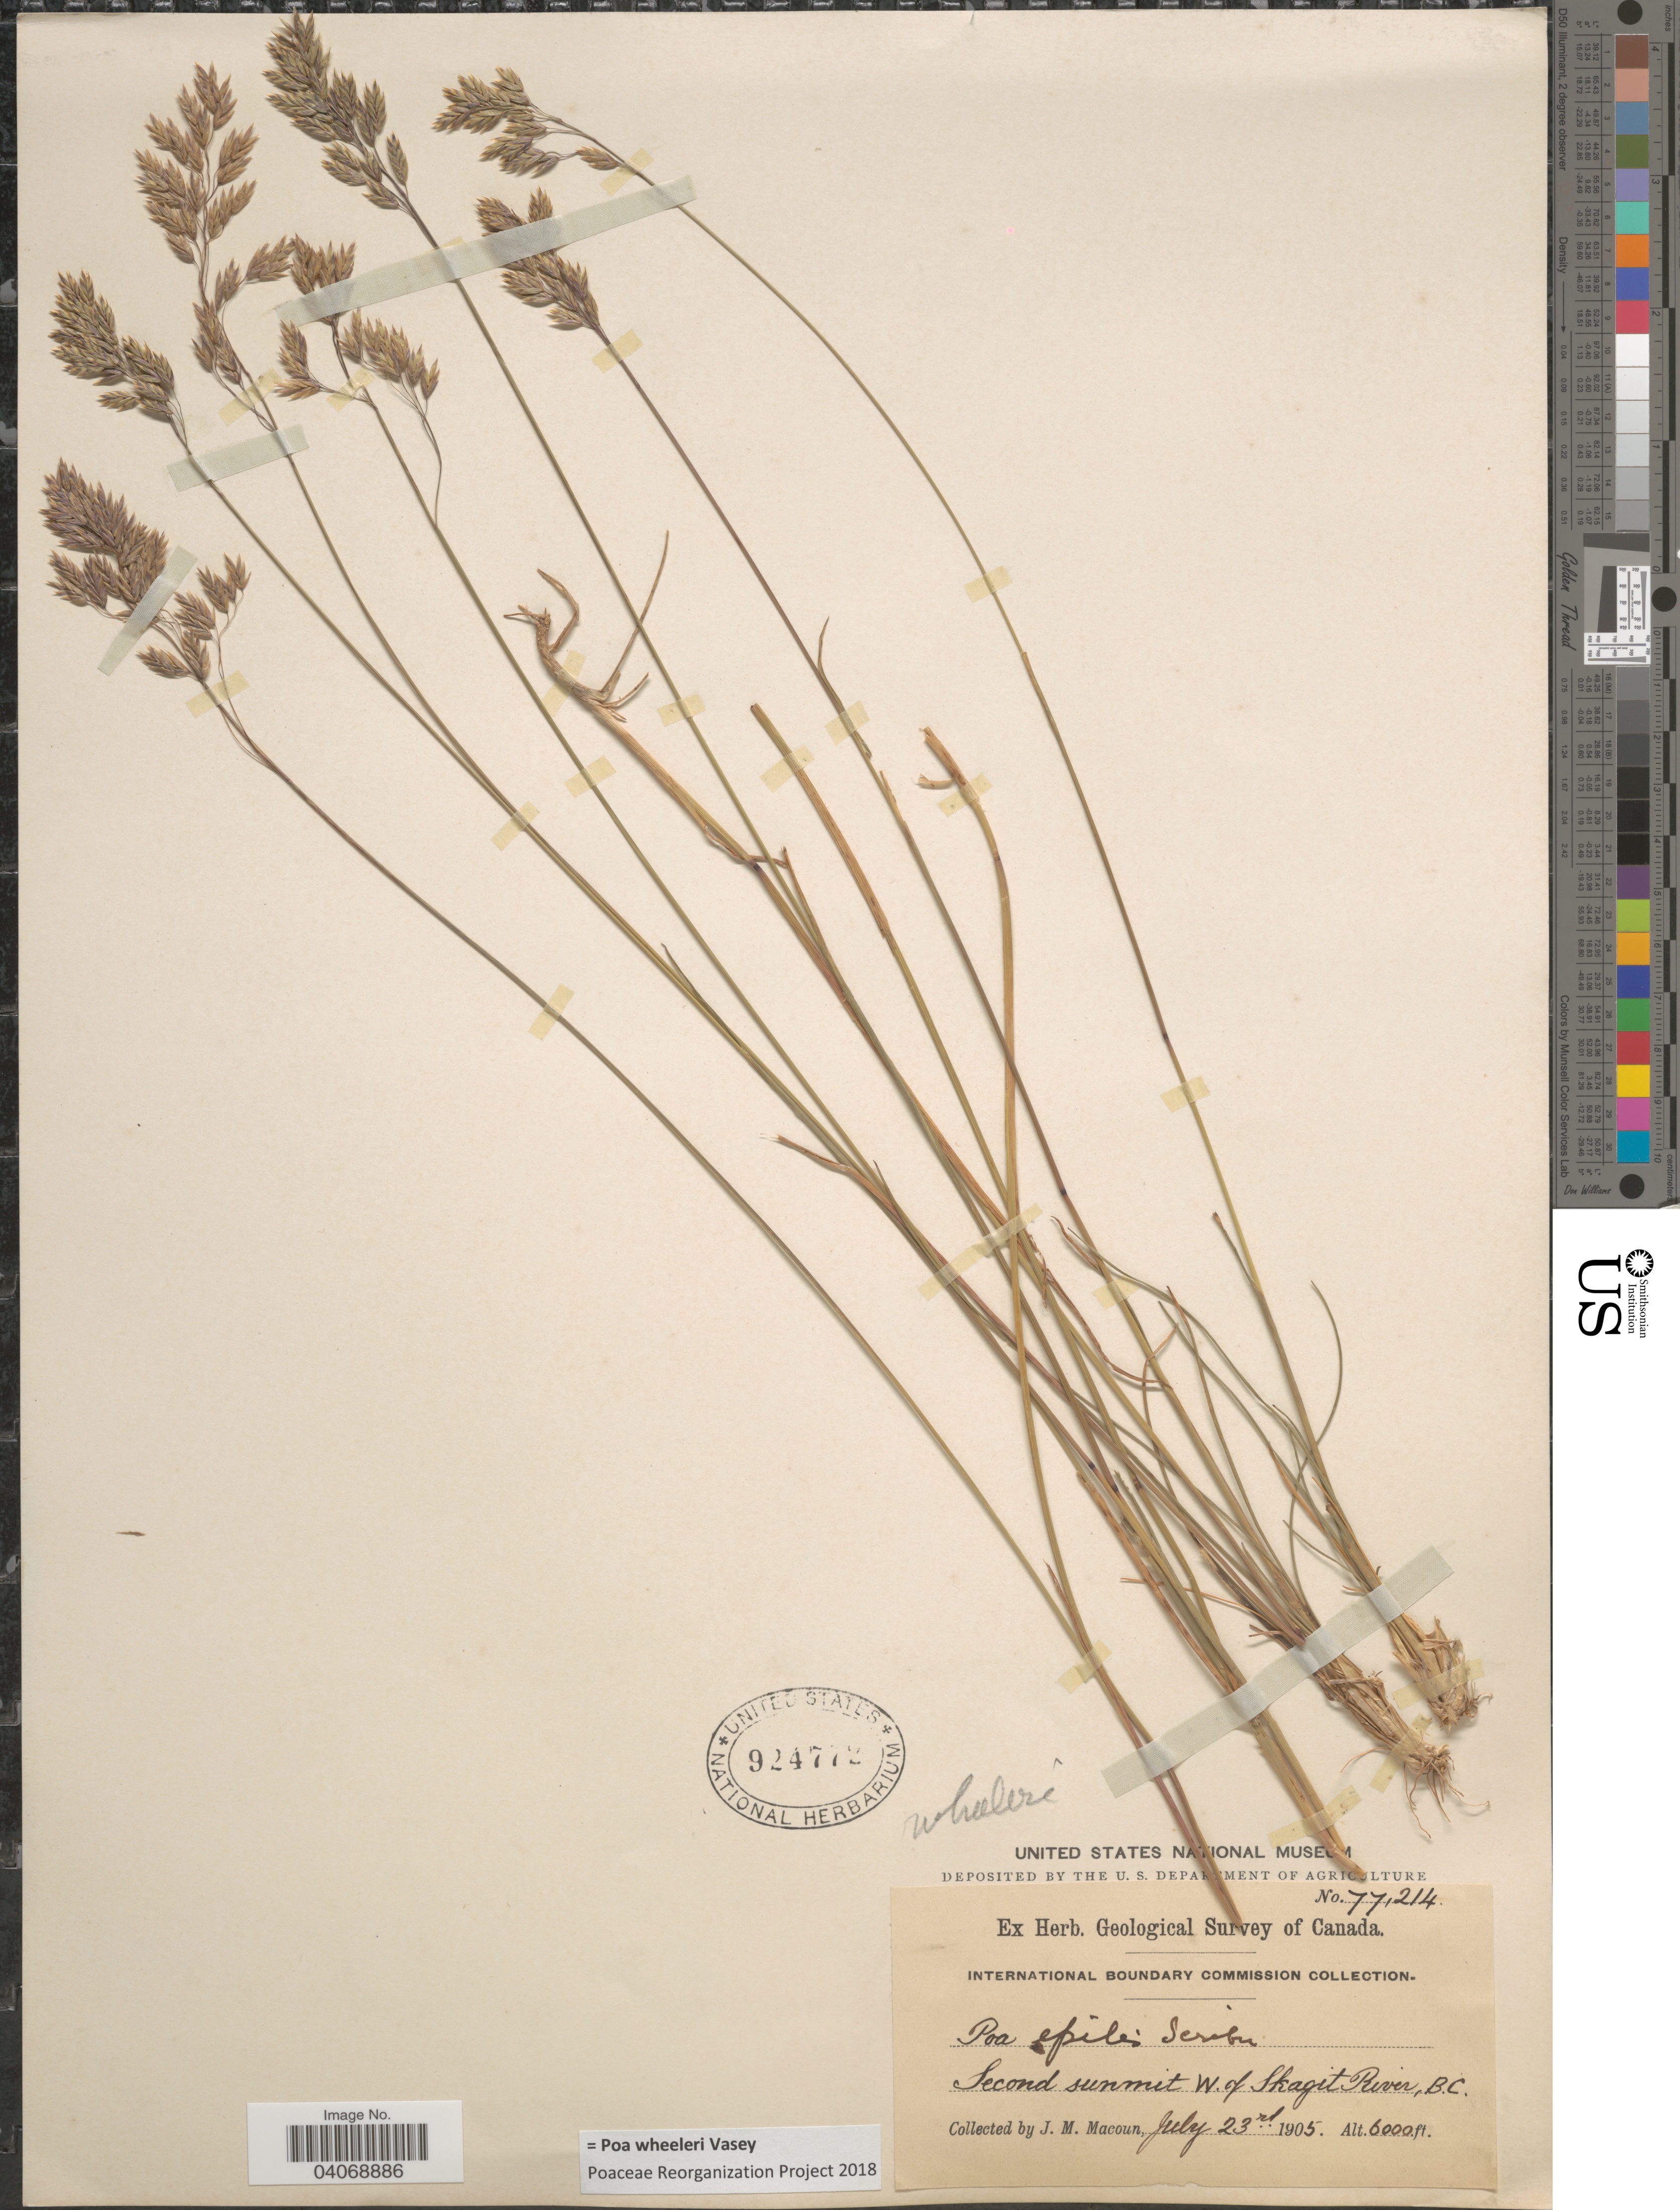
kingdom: Plantae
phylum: Tracheophyta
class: Liliopsida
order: Poales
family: Poaceae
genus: Poa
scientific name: Poa wheeleri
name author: Vasey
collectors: J. M. Macoun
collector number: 77214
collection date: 1905-07-23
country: Canada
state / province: British Columbia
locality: Herb. Geological Survey of Canada. Second summit W. of Skagit River.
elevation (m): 1829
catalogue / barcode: US 924772